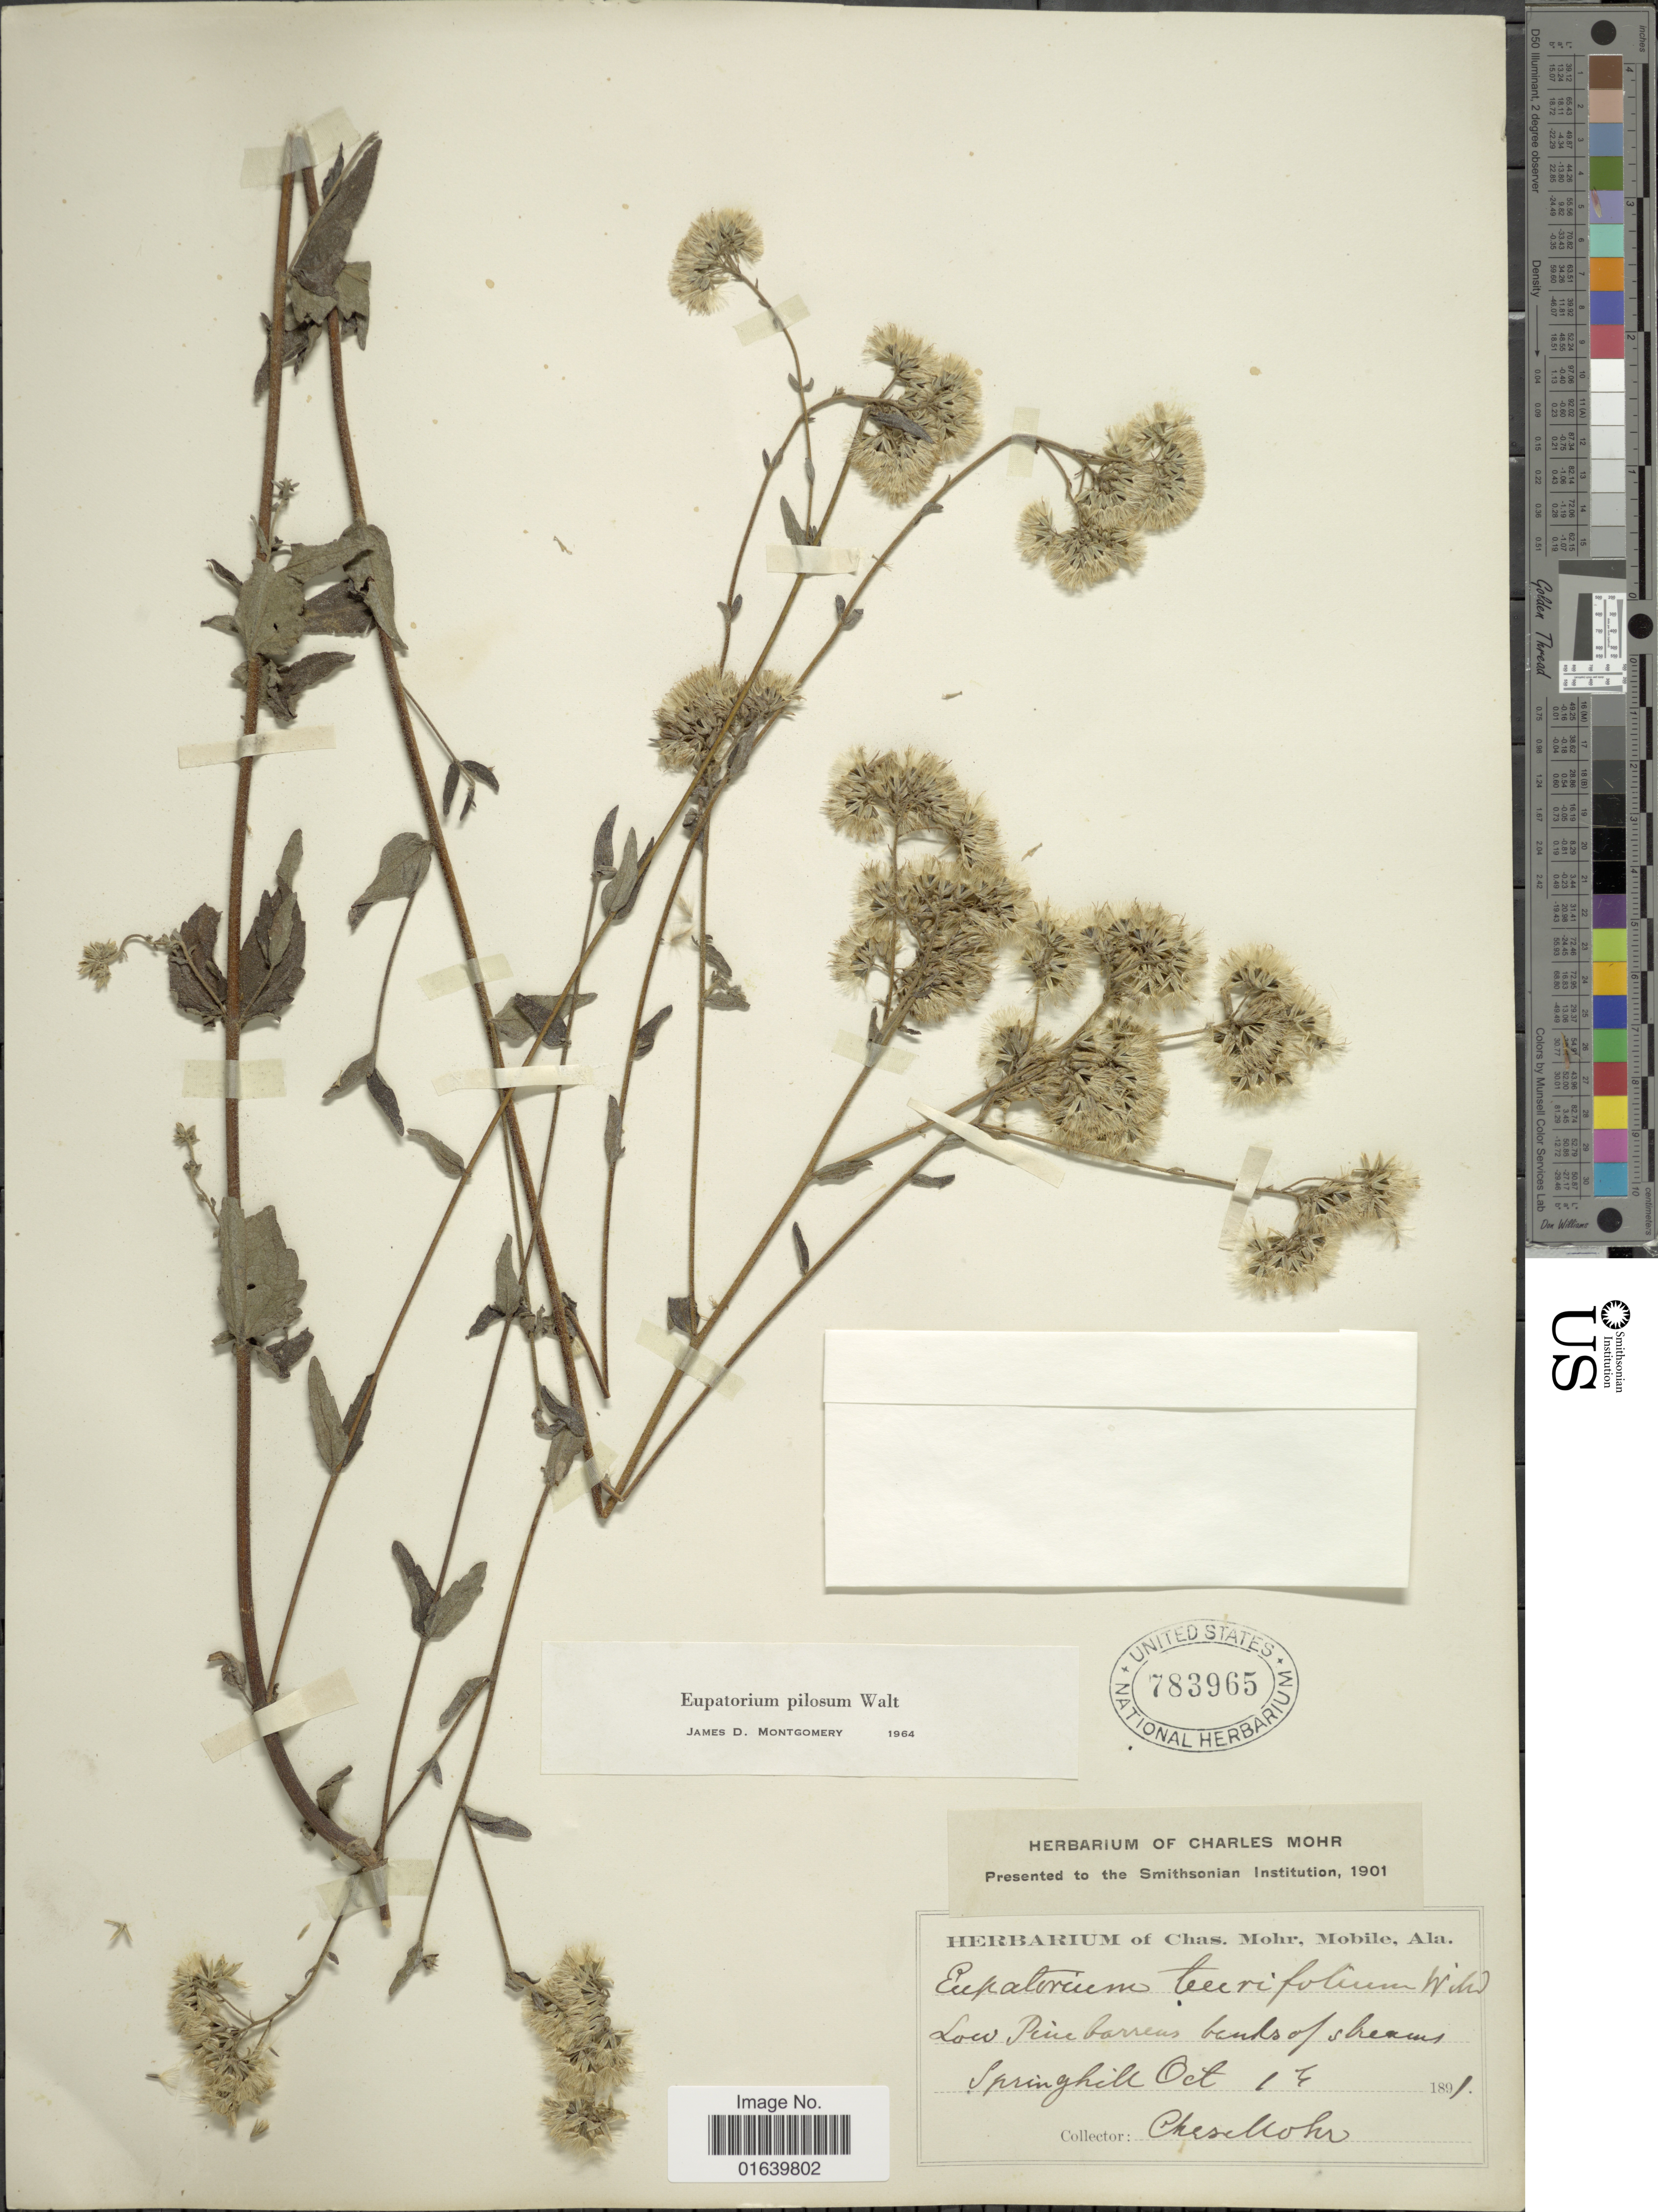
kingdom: Plantae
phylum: Tracheophyta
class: Magnoliopsida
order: Asterales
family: Asteraceae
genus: Eupatorium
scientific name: Eupatorium pilosum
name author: Walter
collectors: Mohr, C. T. (herbarium)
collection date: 1891-10-14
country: United States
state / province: Alabama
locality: Springhill.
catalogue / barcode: US 783965